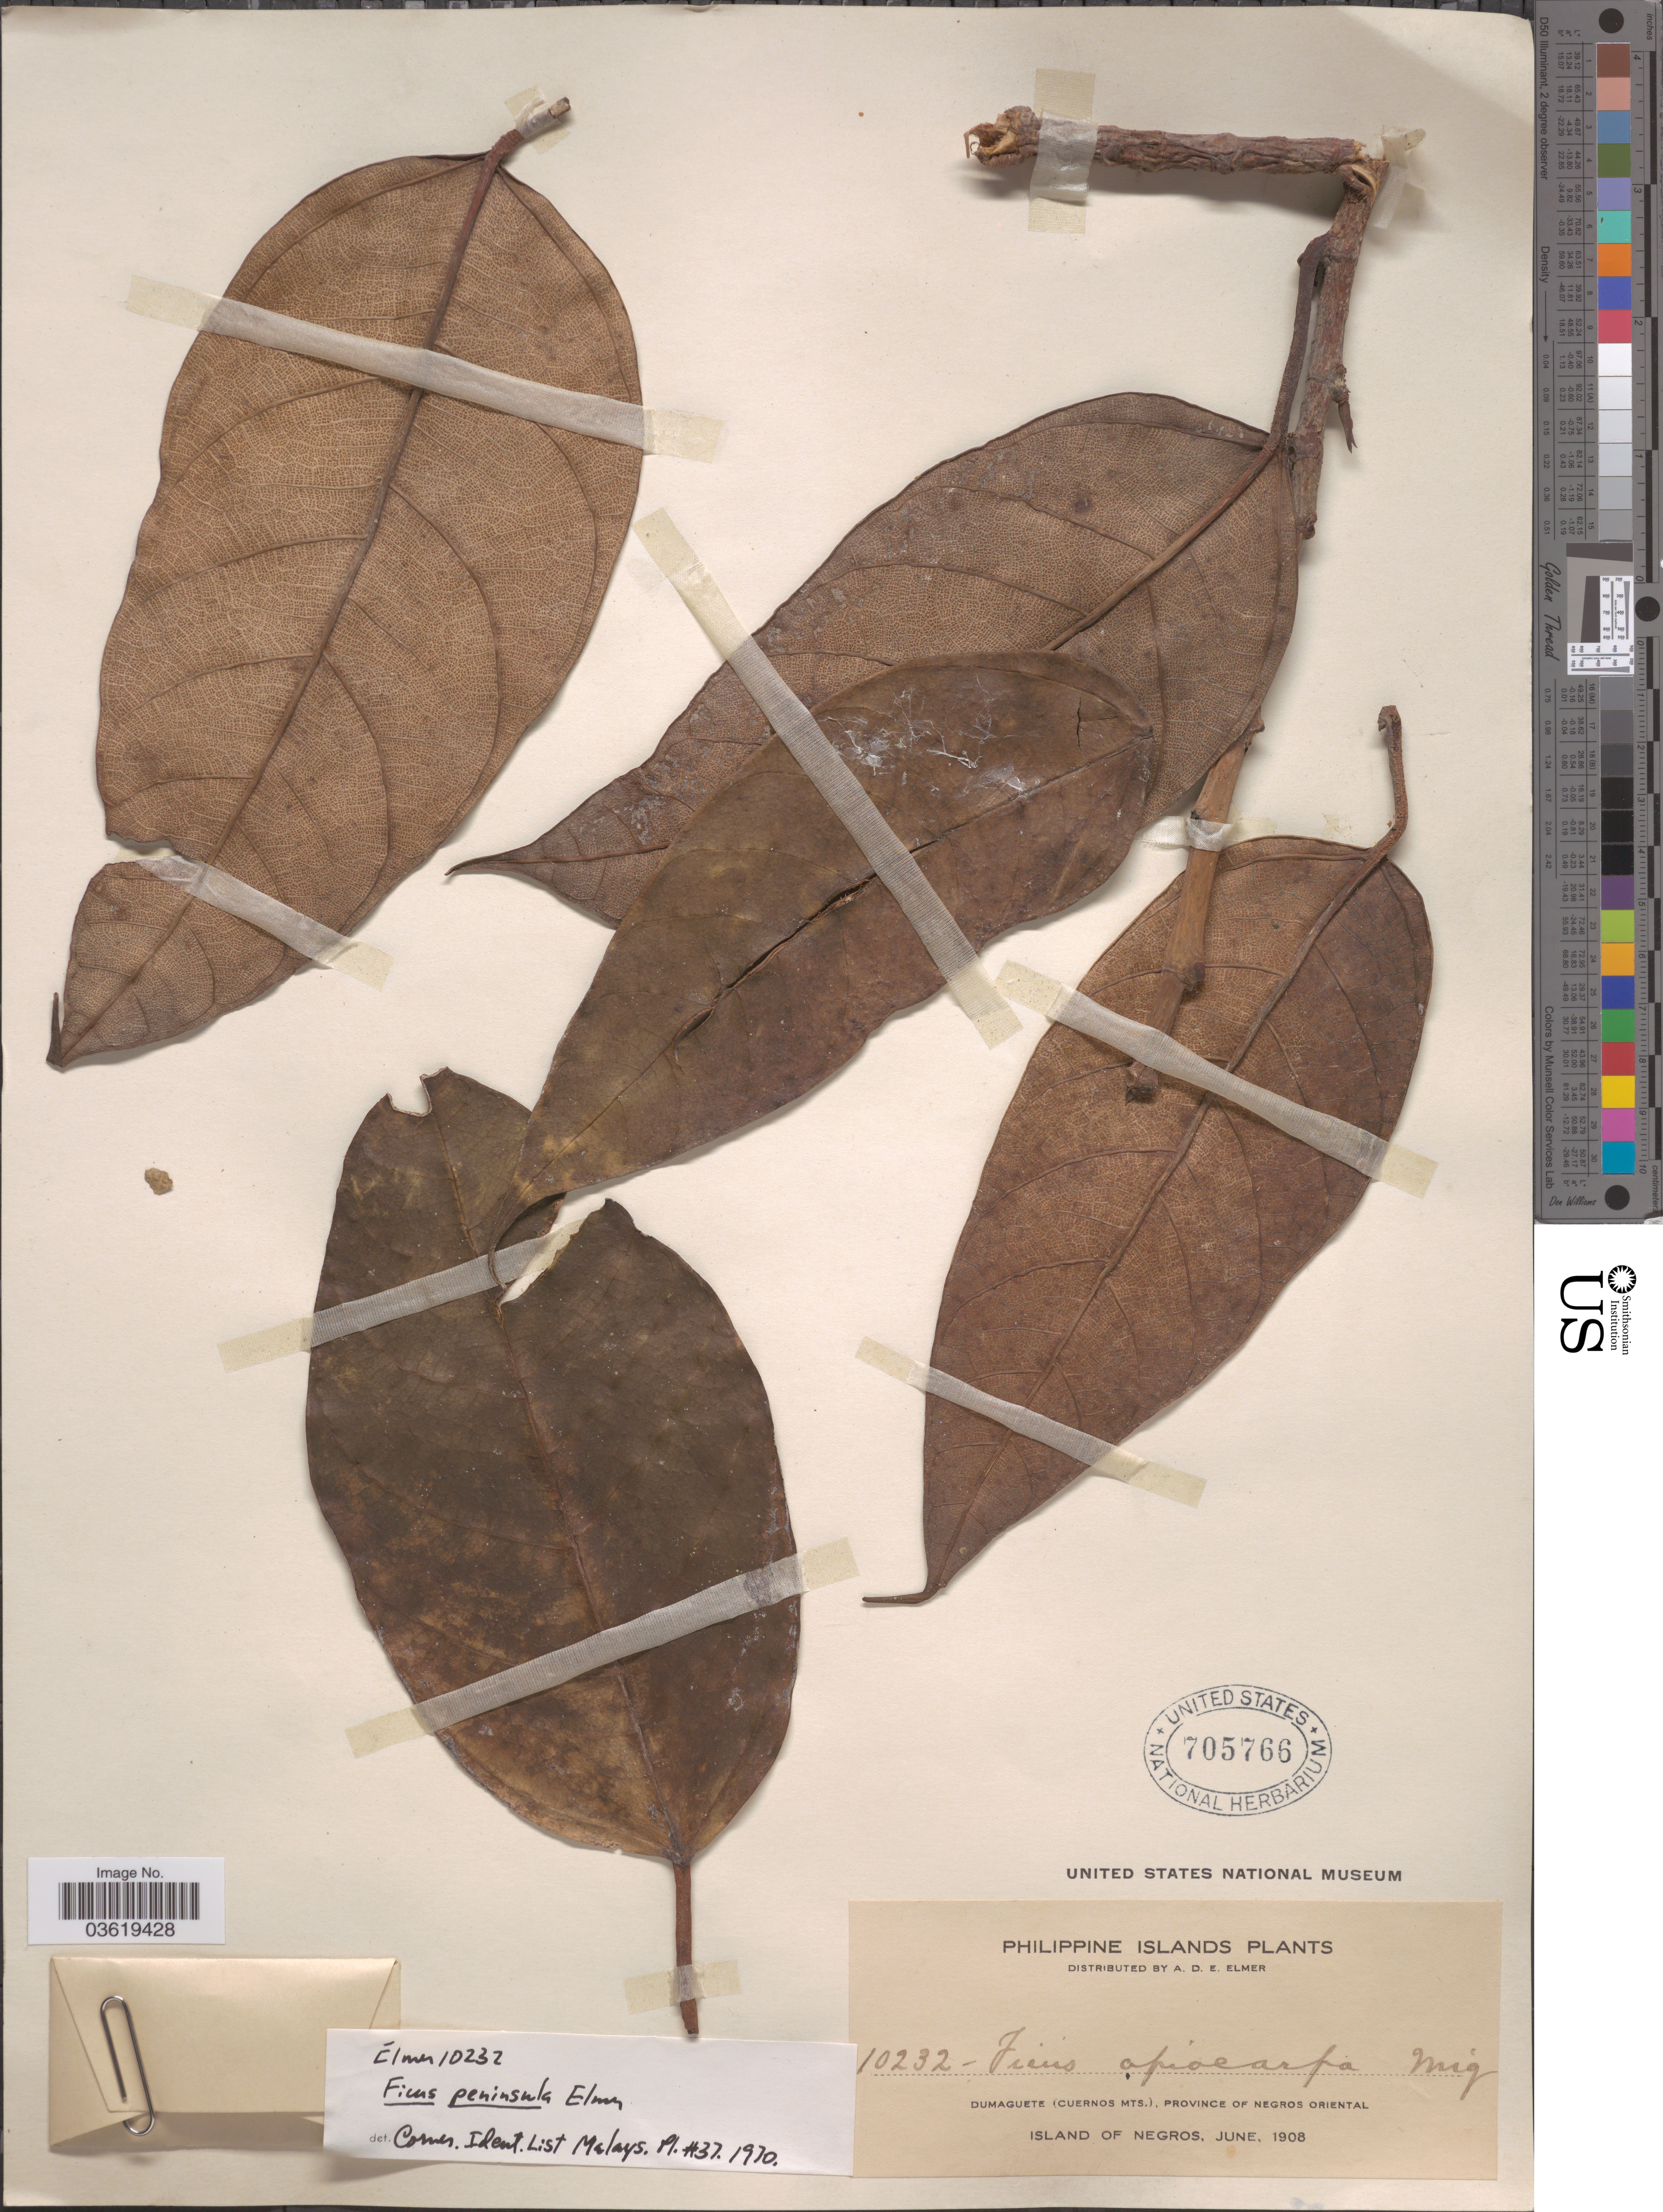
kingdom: Plantae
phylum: Tracheophyta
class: Magnoliopsida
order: Rosales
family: Moraceae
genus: Ficus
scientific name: Ficus peninsula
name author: Elmer ex C.C. Berg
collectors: A. D. E. Elmer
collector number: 10232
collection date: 1908-06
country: Philippines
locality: Dumaguete (Cuernos Mts.), Province of Negros Oriental. Island of Negros.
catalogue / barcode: US 705766